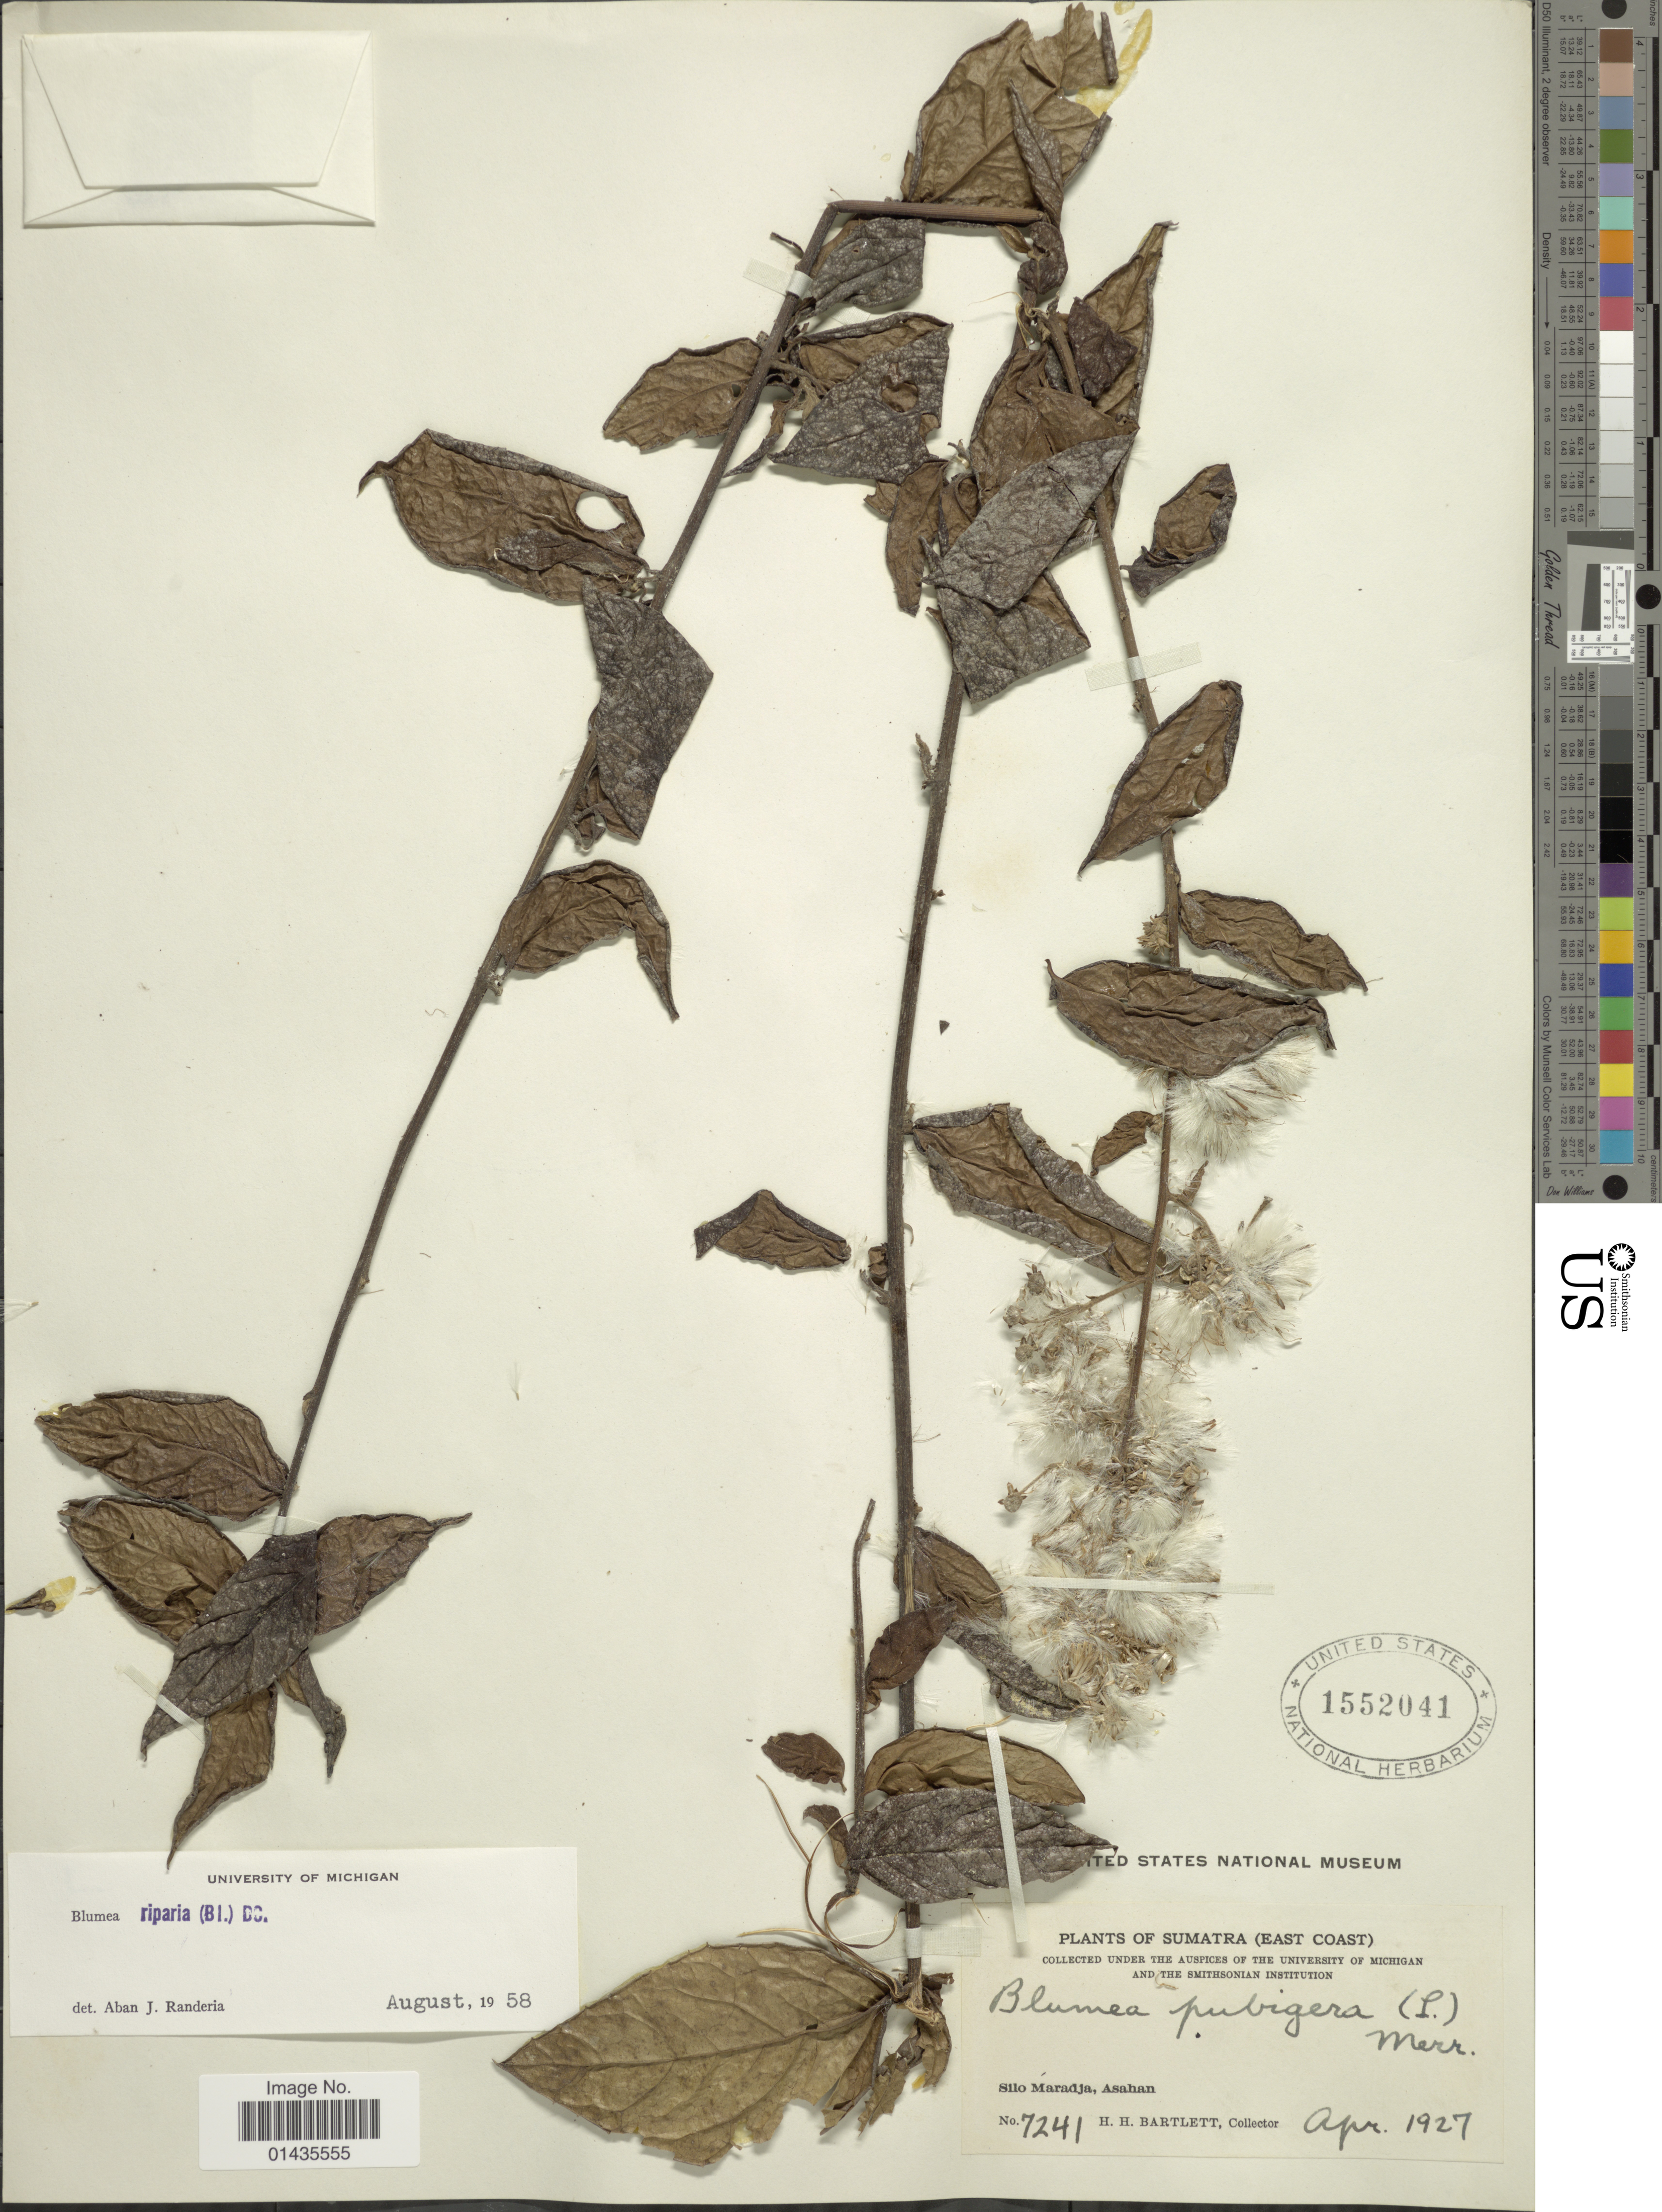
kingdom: Plantae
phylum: Tracheophyta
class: Magnoliopsida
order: Asterales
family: Asteraceae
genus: Blumea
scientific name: Blumea riparia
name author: (Blume) DC.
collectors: H. H. Bartlett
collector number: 7241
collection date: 1927-04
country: Indonesia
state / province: Sumatra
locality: East Coast, Silo Maradja, Asahan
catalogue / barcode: US 1552041